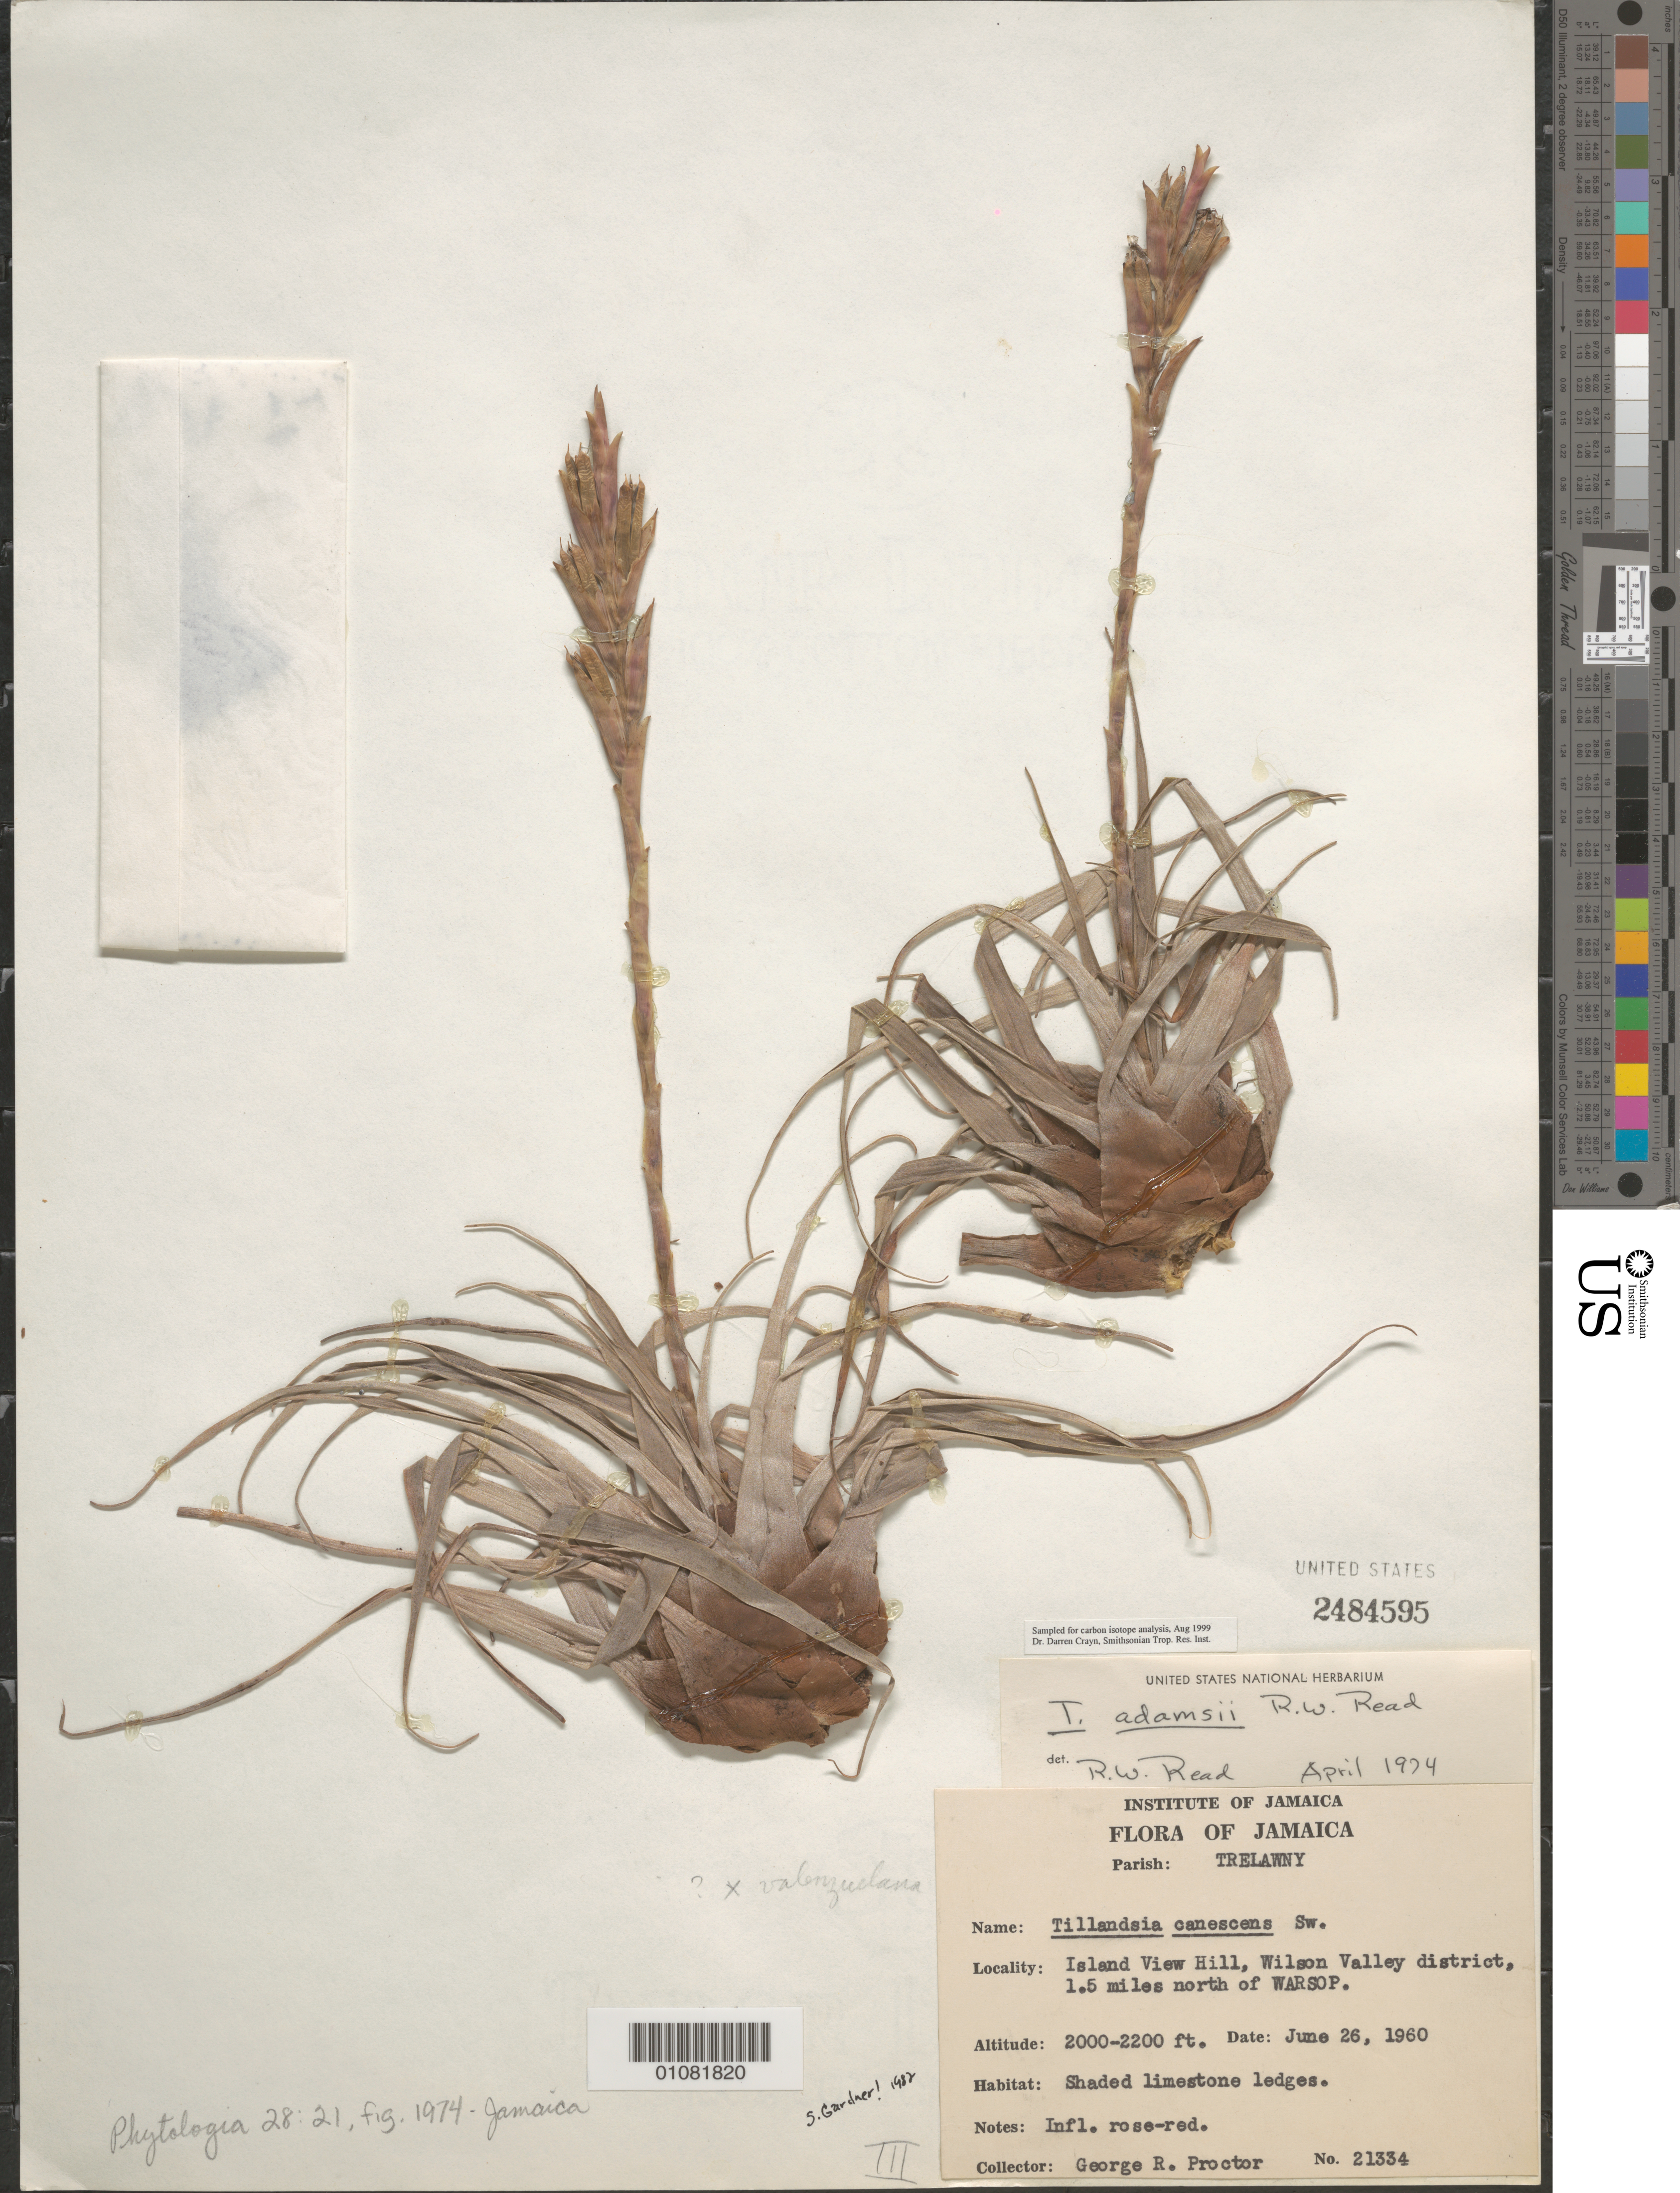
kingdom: Plantae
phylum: Tracheophyta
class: Liliopsida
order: Poales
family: Bromeliaceae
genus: Tillandsia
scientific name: Tillandsia canescens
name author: Sw.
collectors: G. R. Proctor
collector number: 21334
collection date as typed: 26 Jun 1960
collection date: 1960-06-26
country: Jamaica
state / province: Trelawny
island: Jamaica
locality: Island View Hill, Wilson Valley district, 1.5 miles N of Warsop.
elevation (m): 610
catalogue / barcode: US 2484595